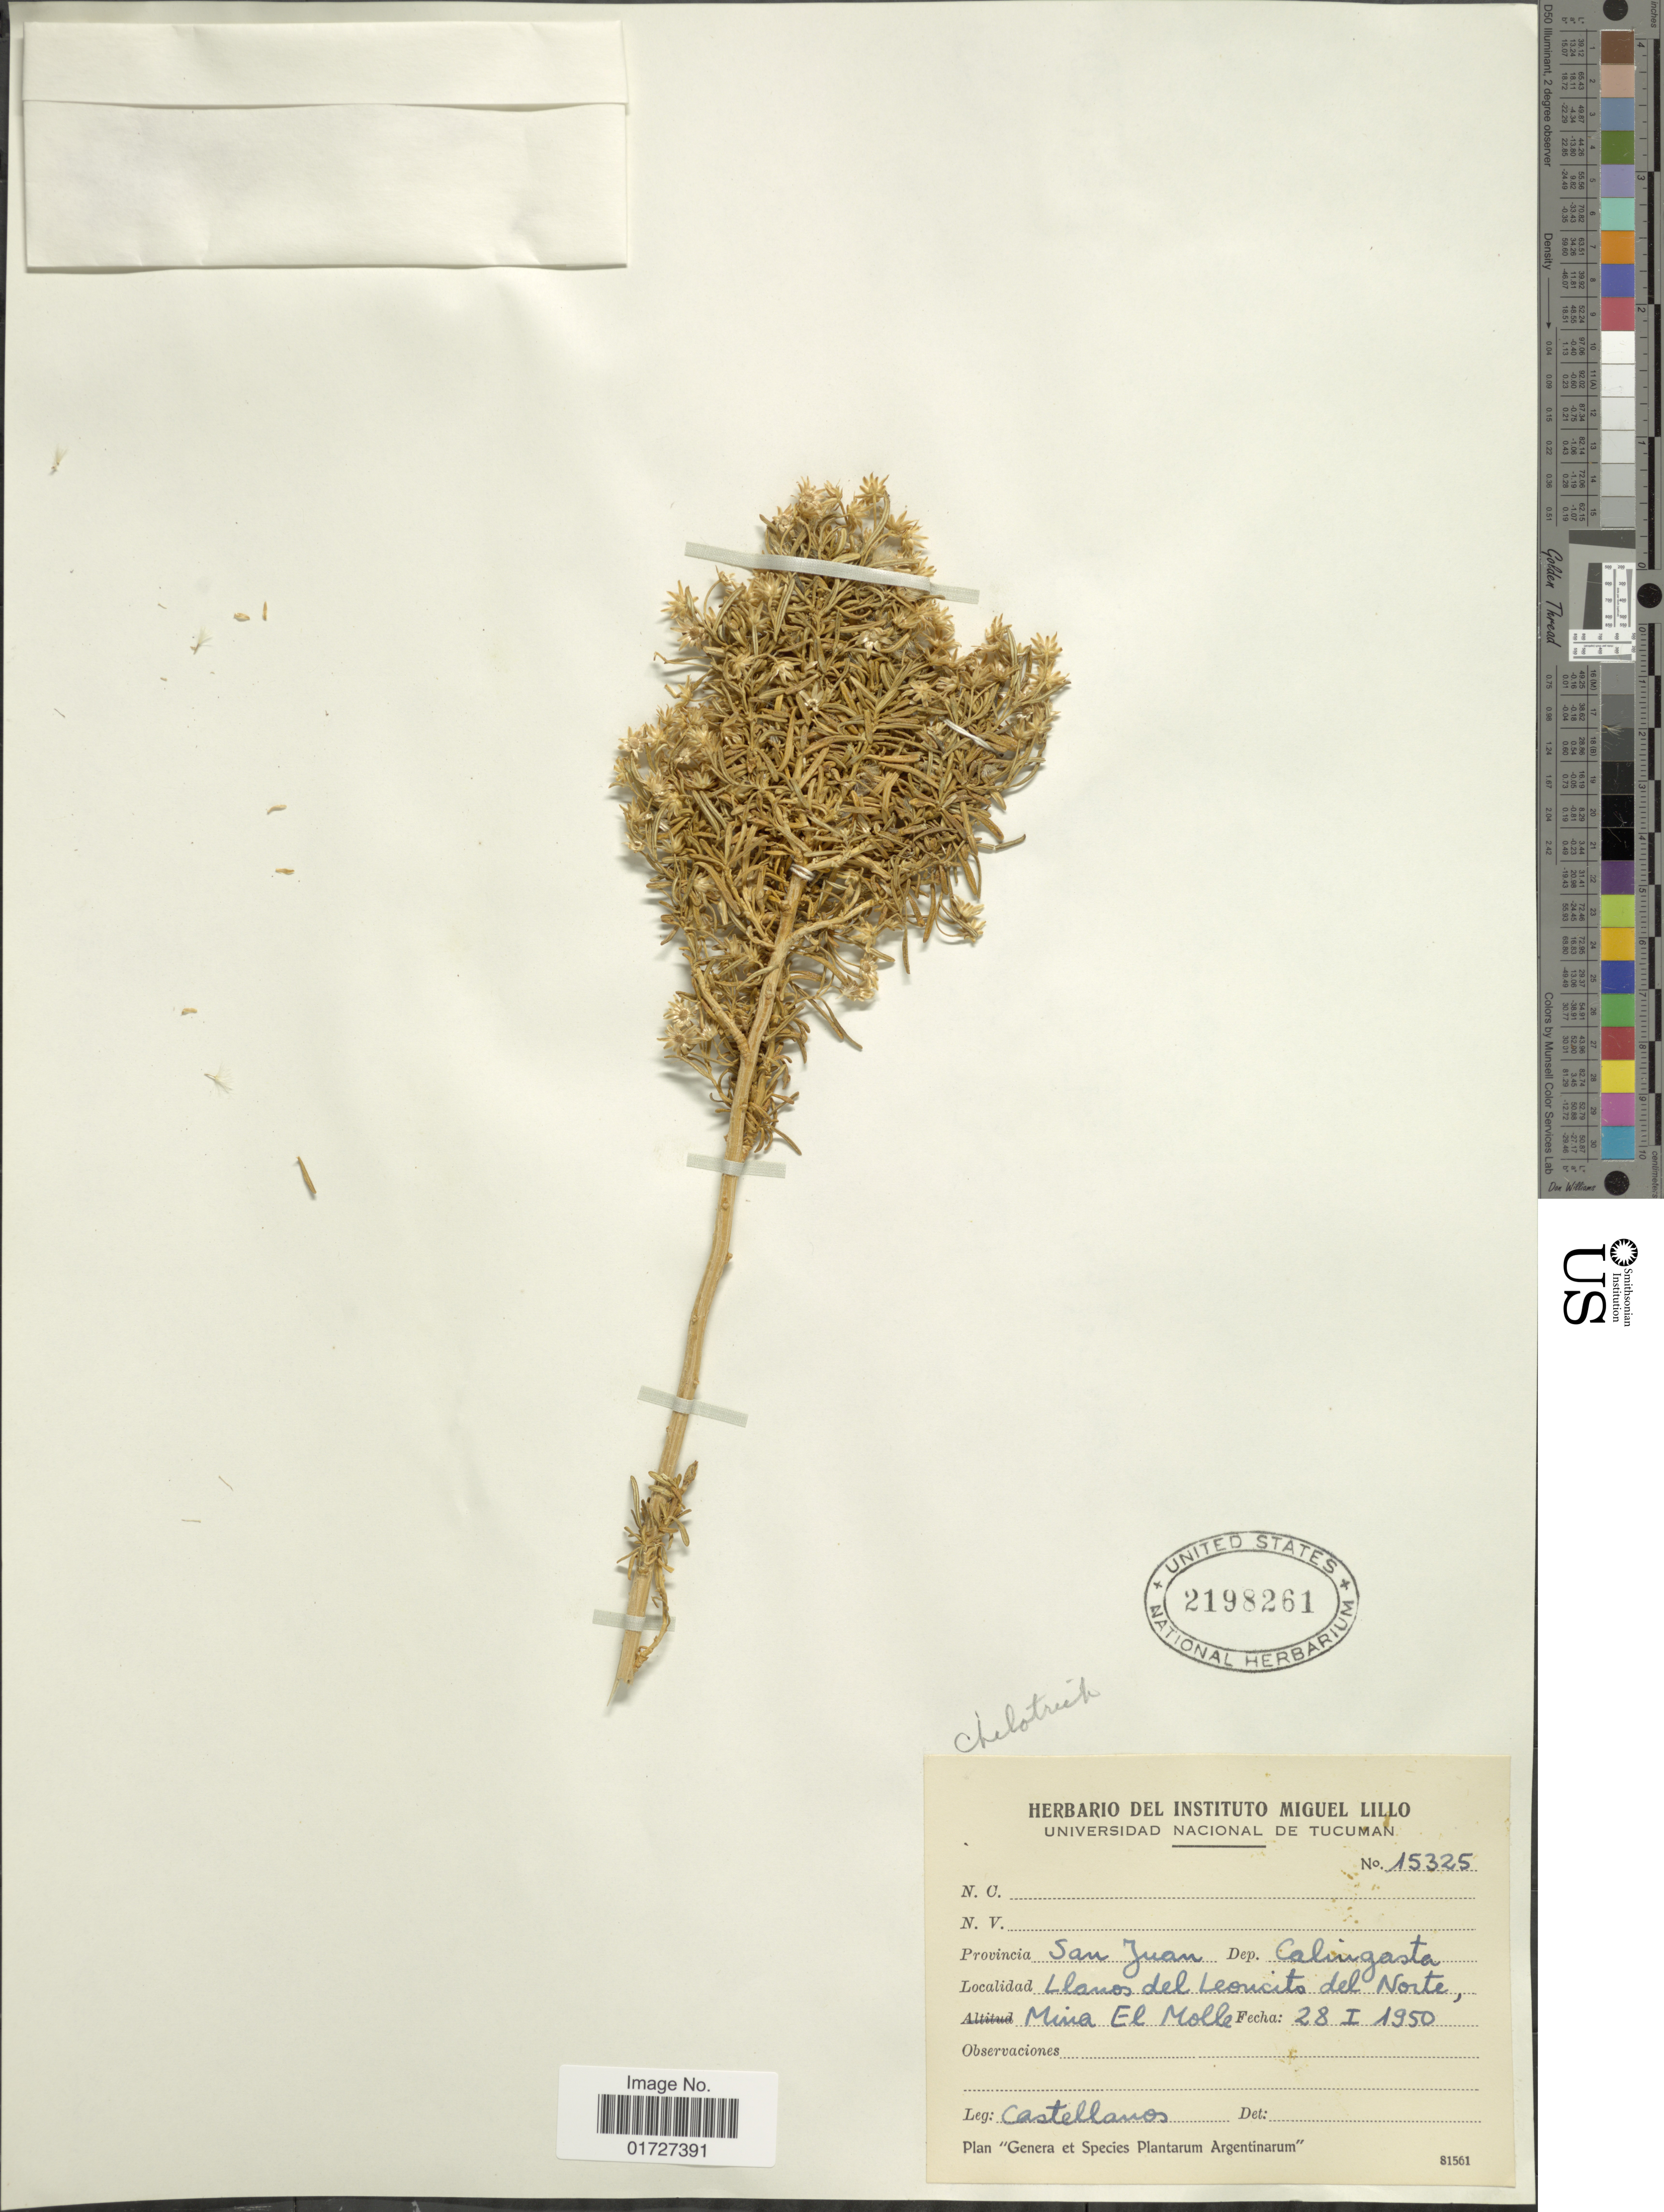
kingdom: Plantae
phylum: Tracheophyta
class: Magnoliopsida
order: Asterales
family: Asteraceae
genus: Baccharis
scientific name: Baccharis grisebachii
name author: Hieron.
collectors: -- Castellanos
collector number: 15325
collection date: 1950-01-28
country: Argentina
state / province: San Juan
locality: Dep. Calingasta, Llanos del Leoncito del Norte, Mina El Molle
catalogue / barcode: US 2198261